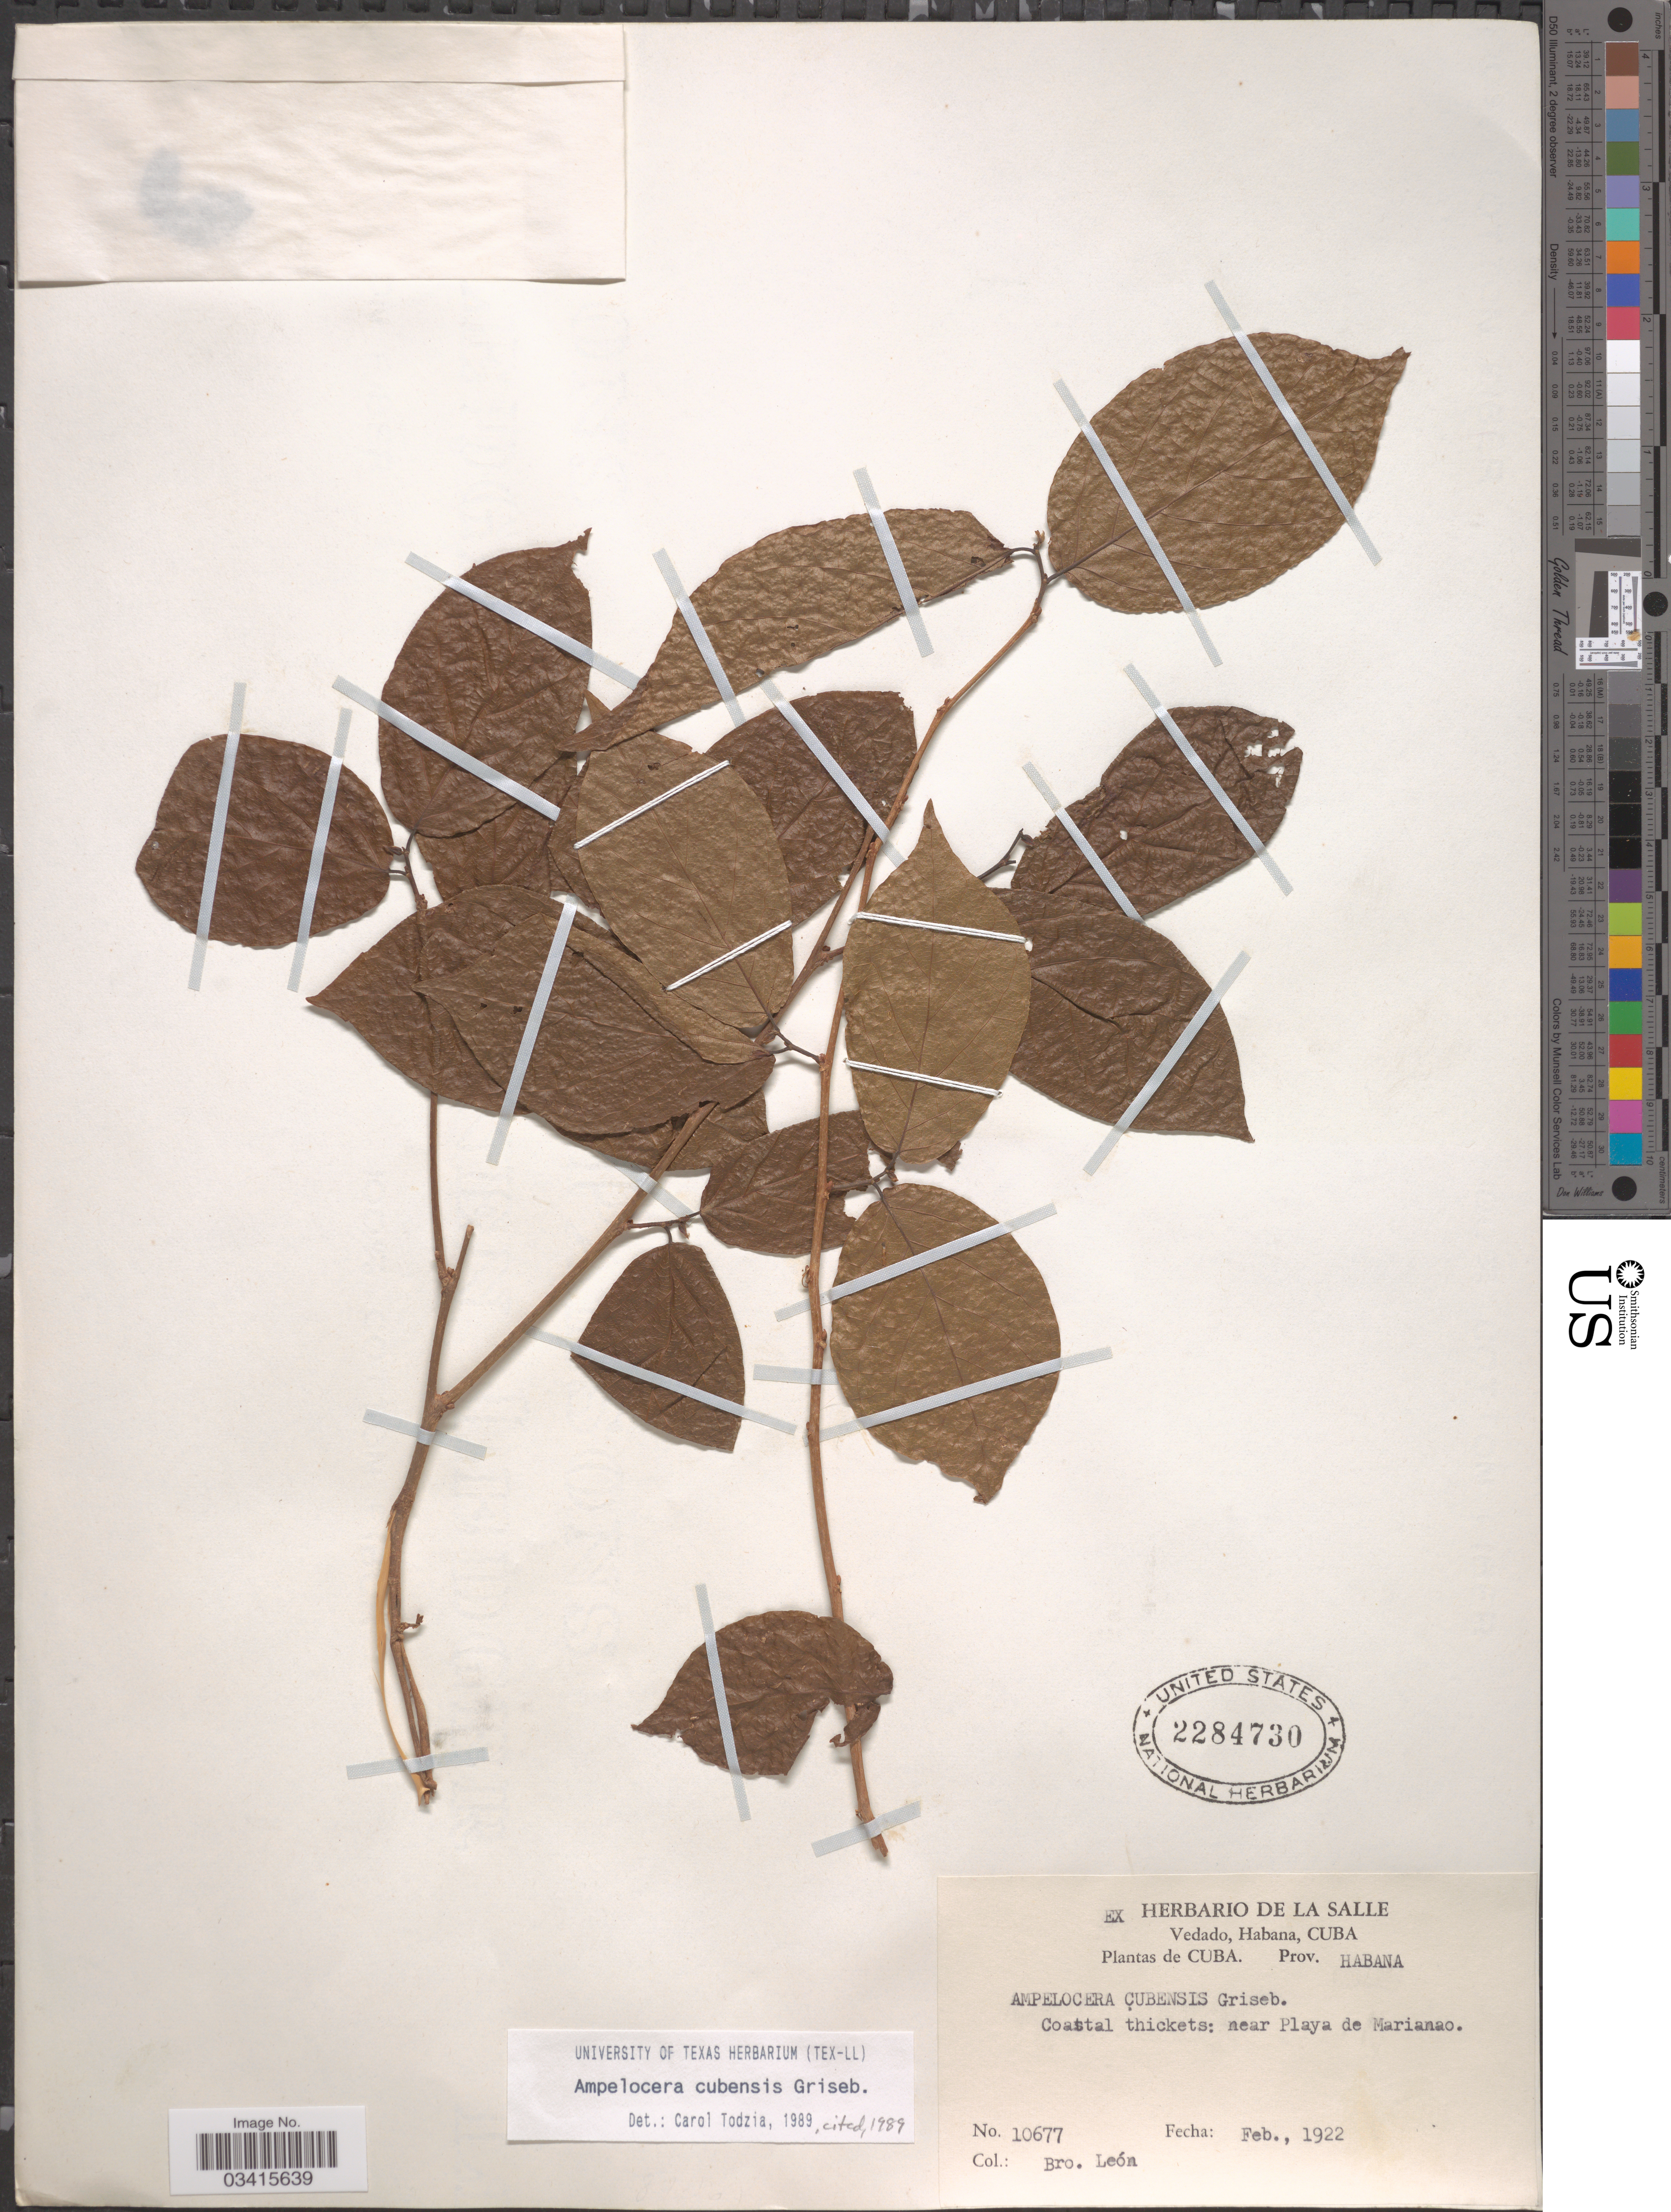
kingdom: Plantae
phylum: Tracheophyta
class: Magnoliopsida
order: Rosales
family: Cannabaceae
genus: Ampelocera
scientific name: Ampelocera cubensis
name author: Griseb.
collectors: Bro. León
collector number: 10677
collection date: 1922-02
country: Cuba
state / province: La Habana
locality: Prov. Habana. Coastal thickets: near Playa de Marianao.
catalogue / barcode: US 2284730